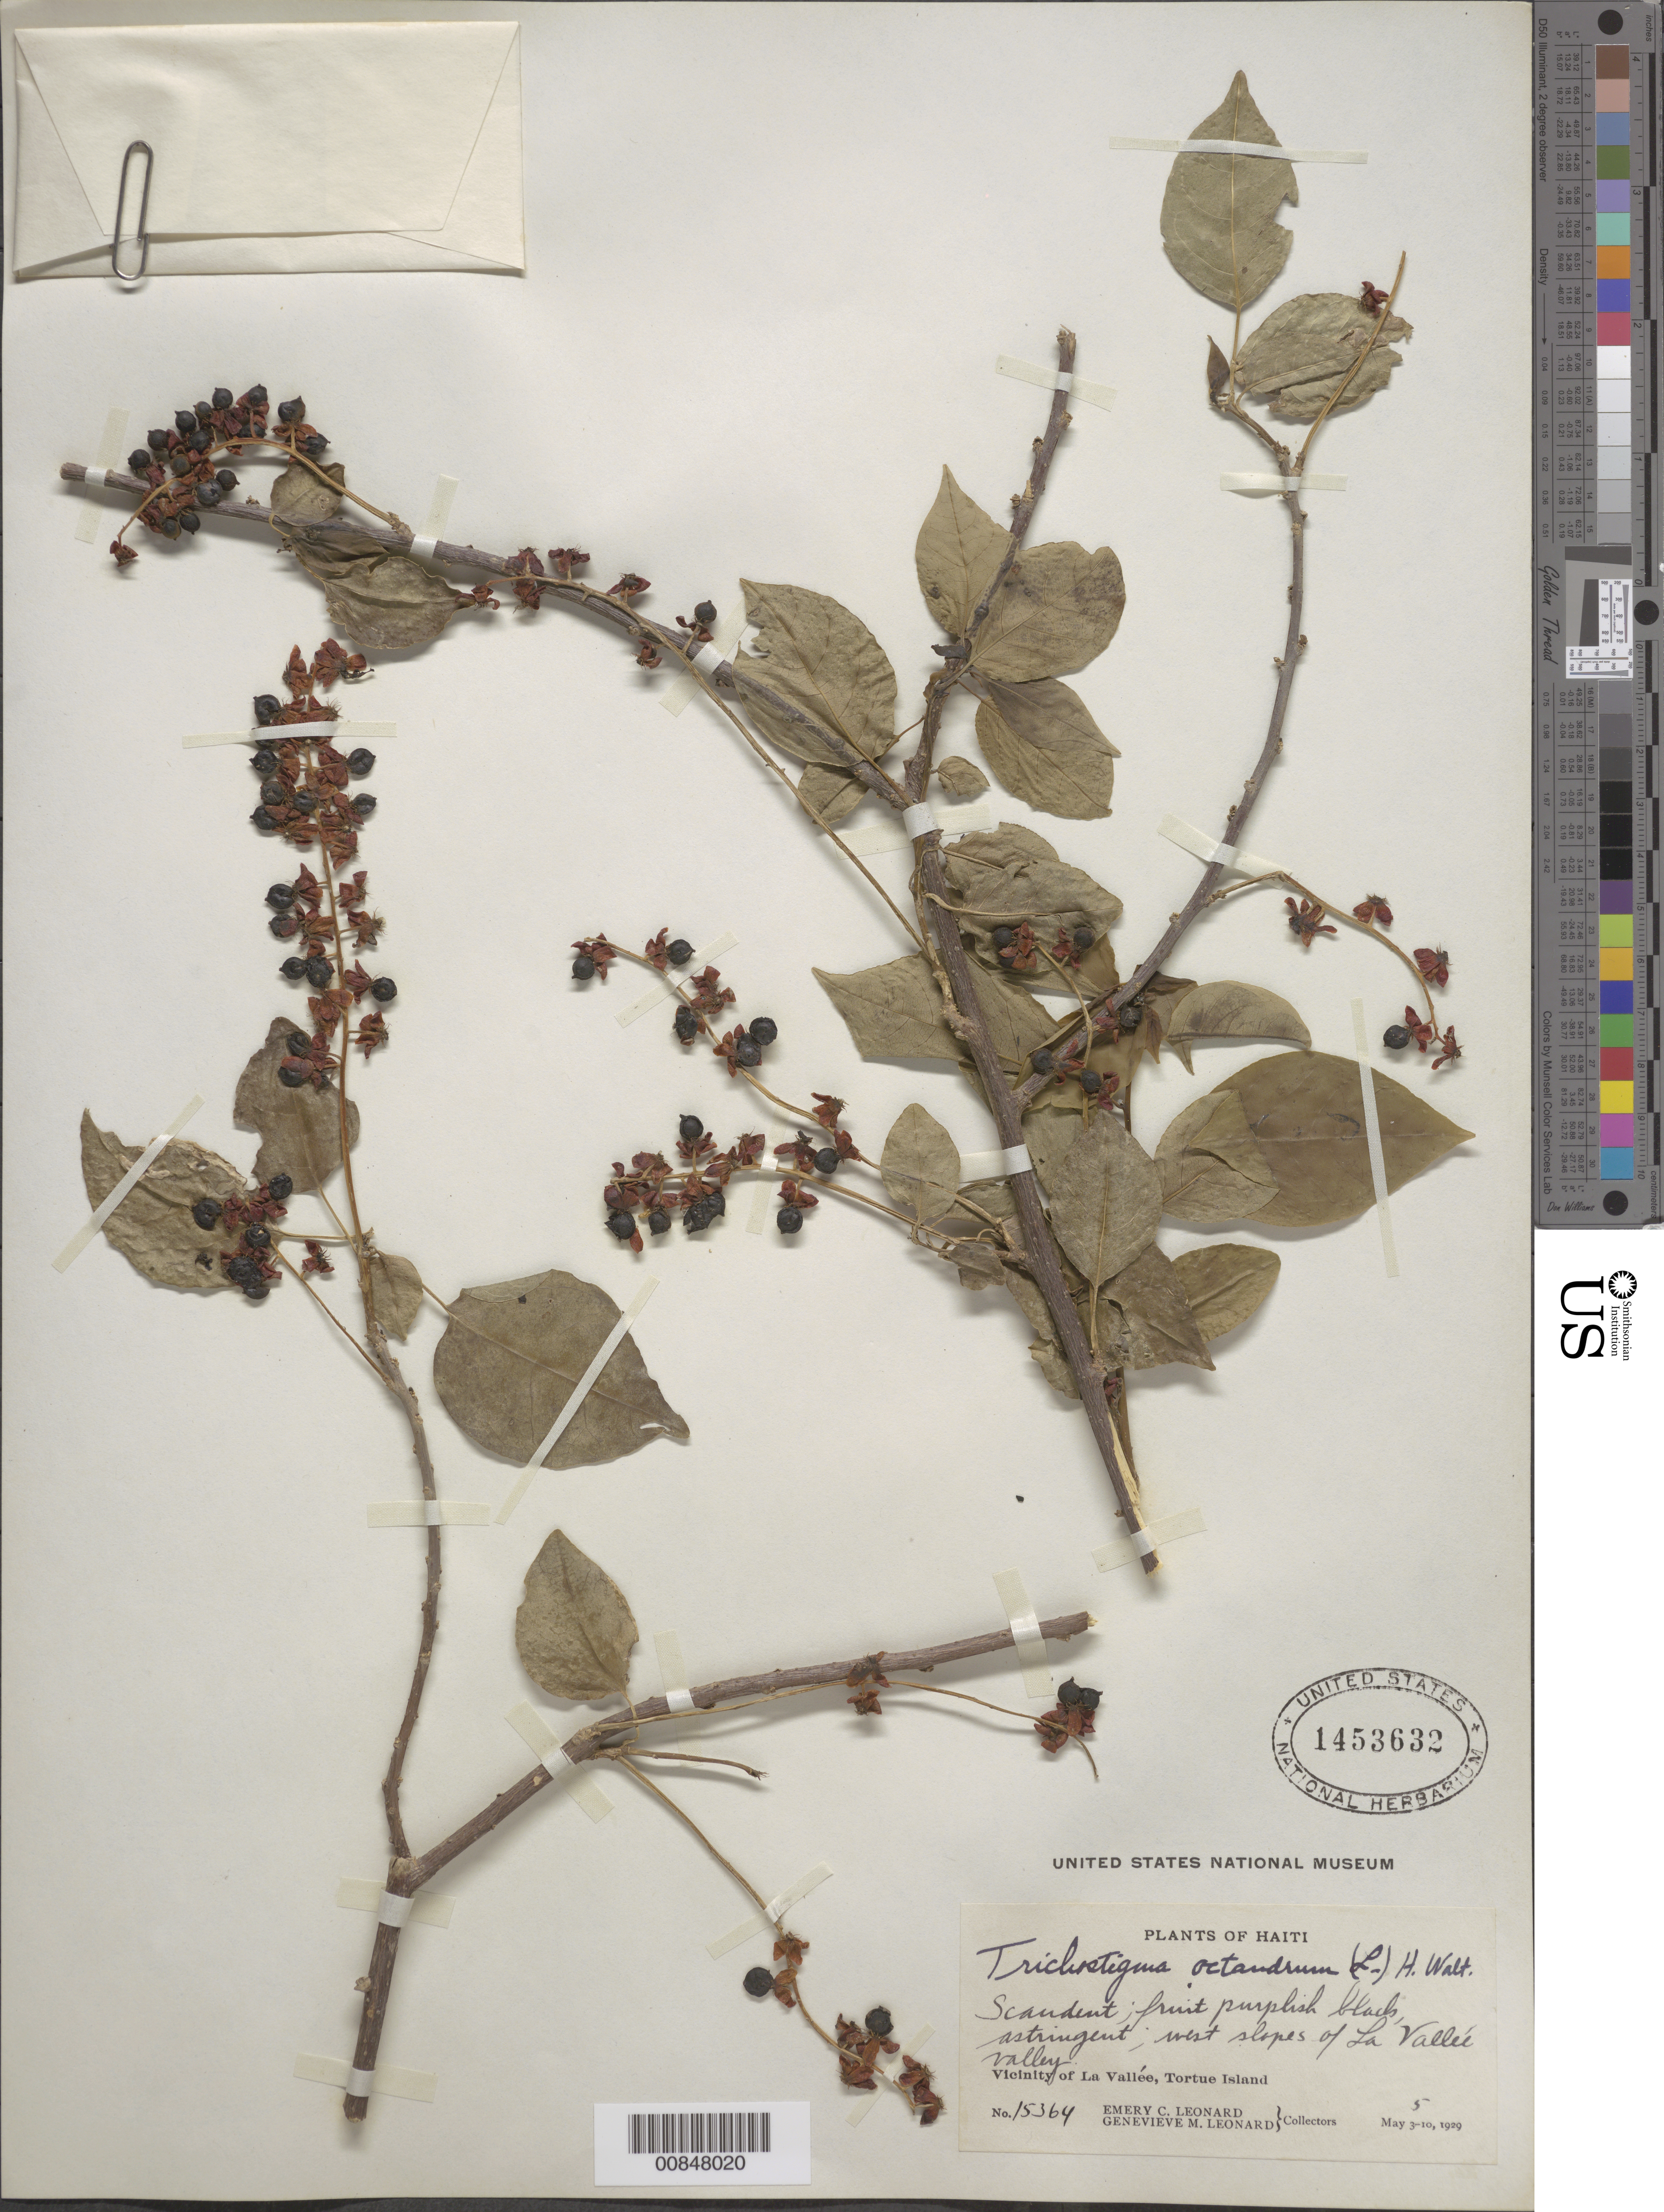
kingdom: Plantae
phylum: Tracheophyta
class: Magnoliopsida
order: Caryophyllales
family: Phytolaccaceae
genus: Trichostigma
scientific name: Trichostigma octandrum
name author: (L.) H. Walter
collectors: E. C. Leonard & G. M. Leonard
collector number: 15364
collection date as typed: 05 May 1929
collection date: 1929-05-05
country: Haiti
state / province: Nord-Óuest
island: Île de la Tortue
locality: West slopes of La Vallée Valley, Tortue Island.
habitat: Slopes.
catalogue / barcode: US 1453632